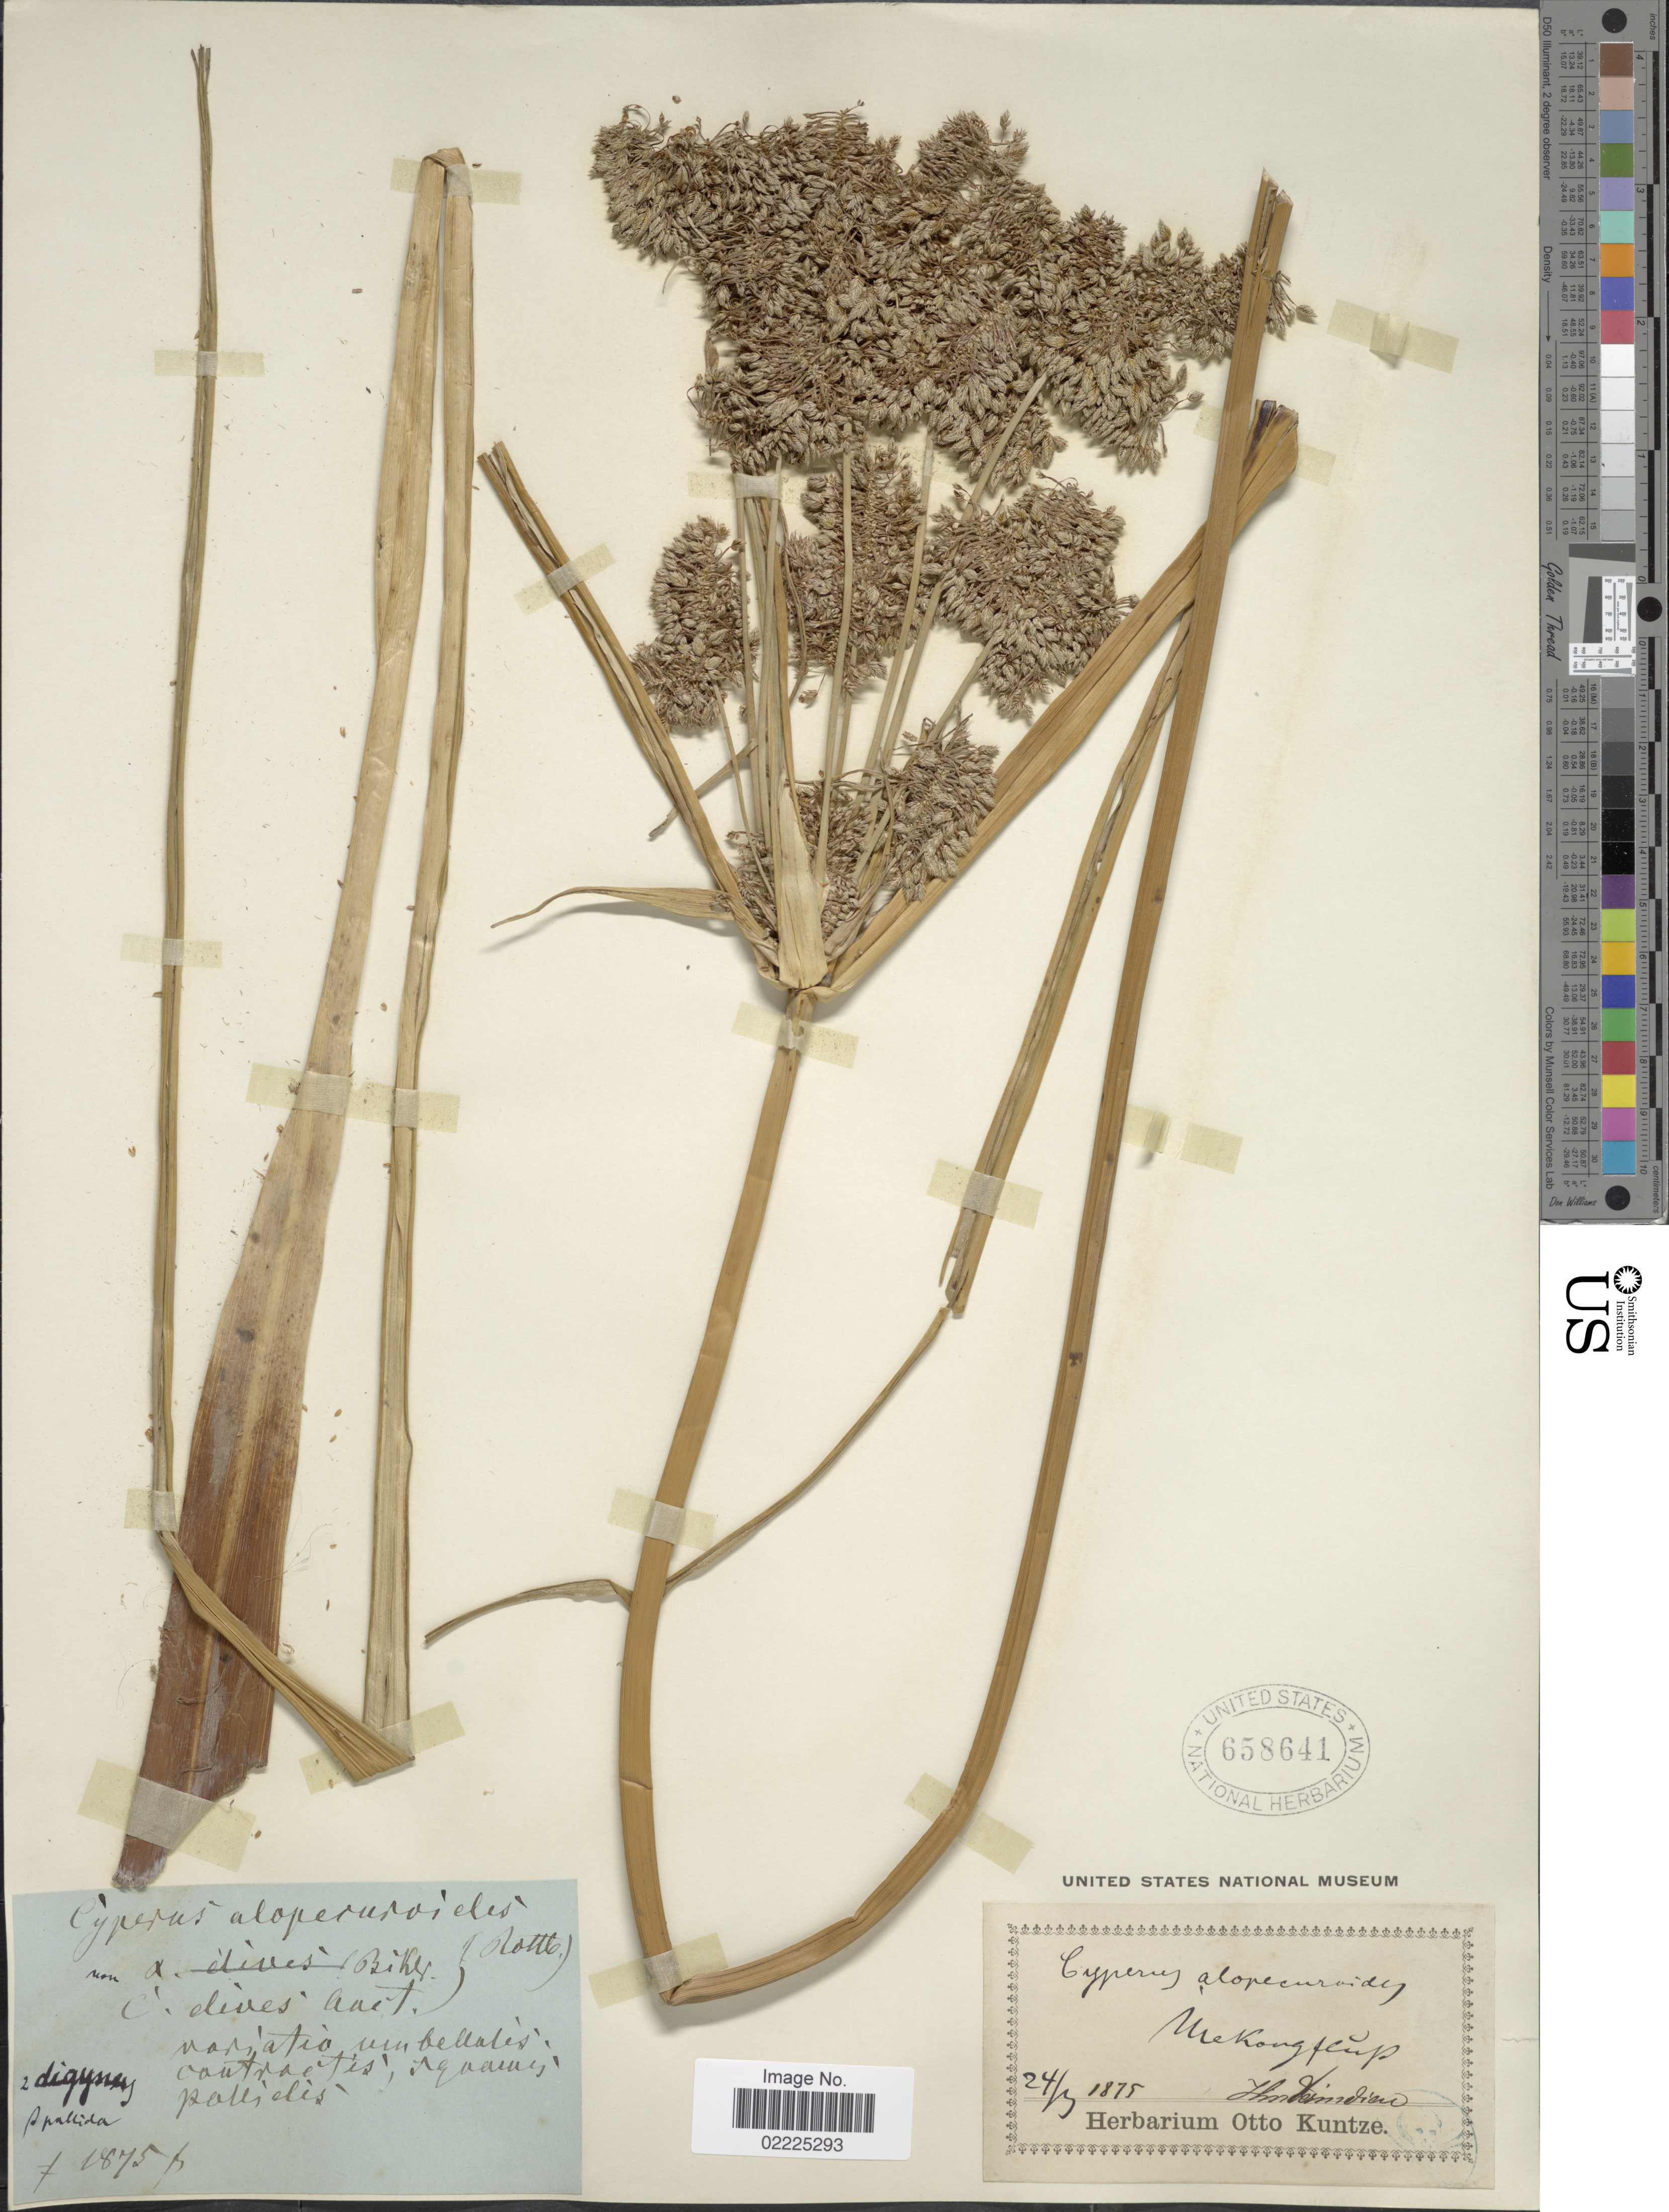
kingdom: Plantae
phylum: Tracheophyta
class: Liliopsida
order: Poales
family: Cyperaceae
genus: Cyperus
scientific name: Cyperus alopecuroides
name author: Rottb.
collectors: ex herb. Otto Kuntze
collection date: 1875-03-24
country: Vietnam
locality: Mekong flup [interpreted]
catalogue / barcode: US 658641